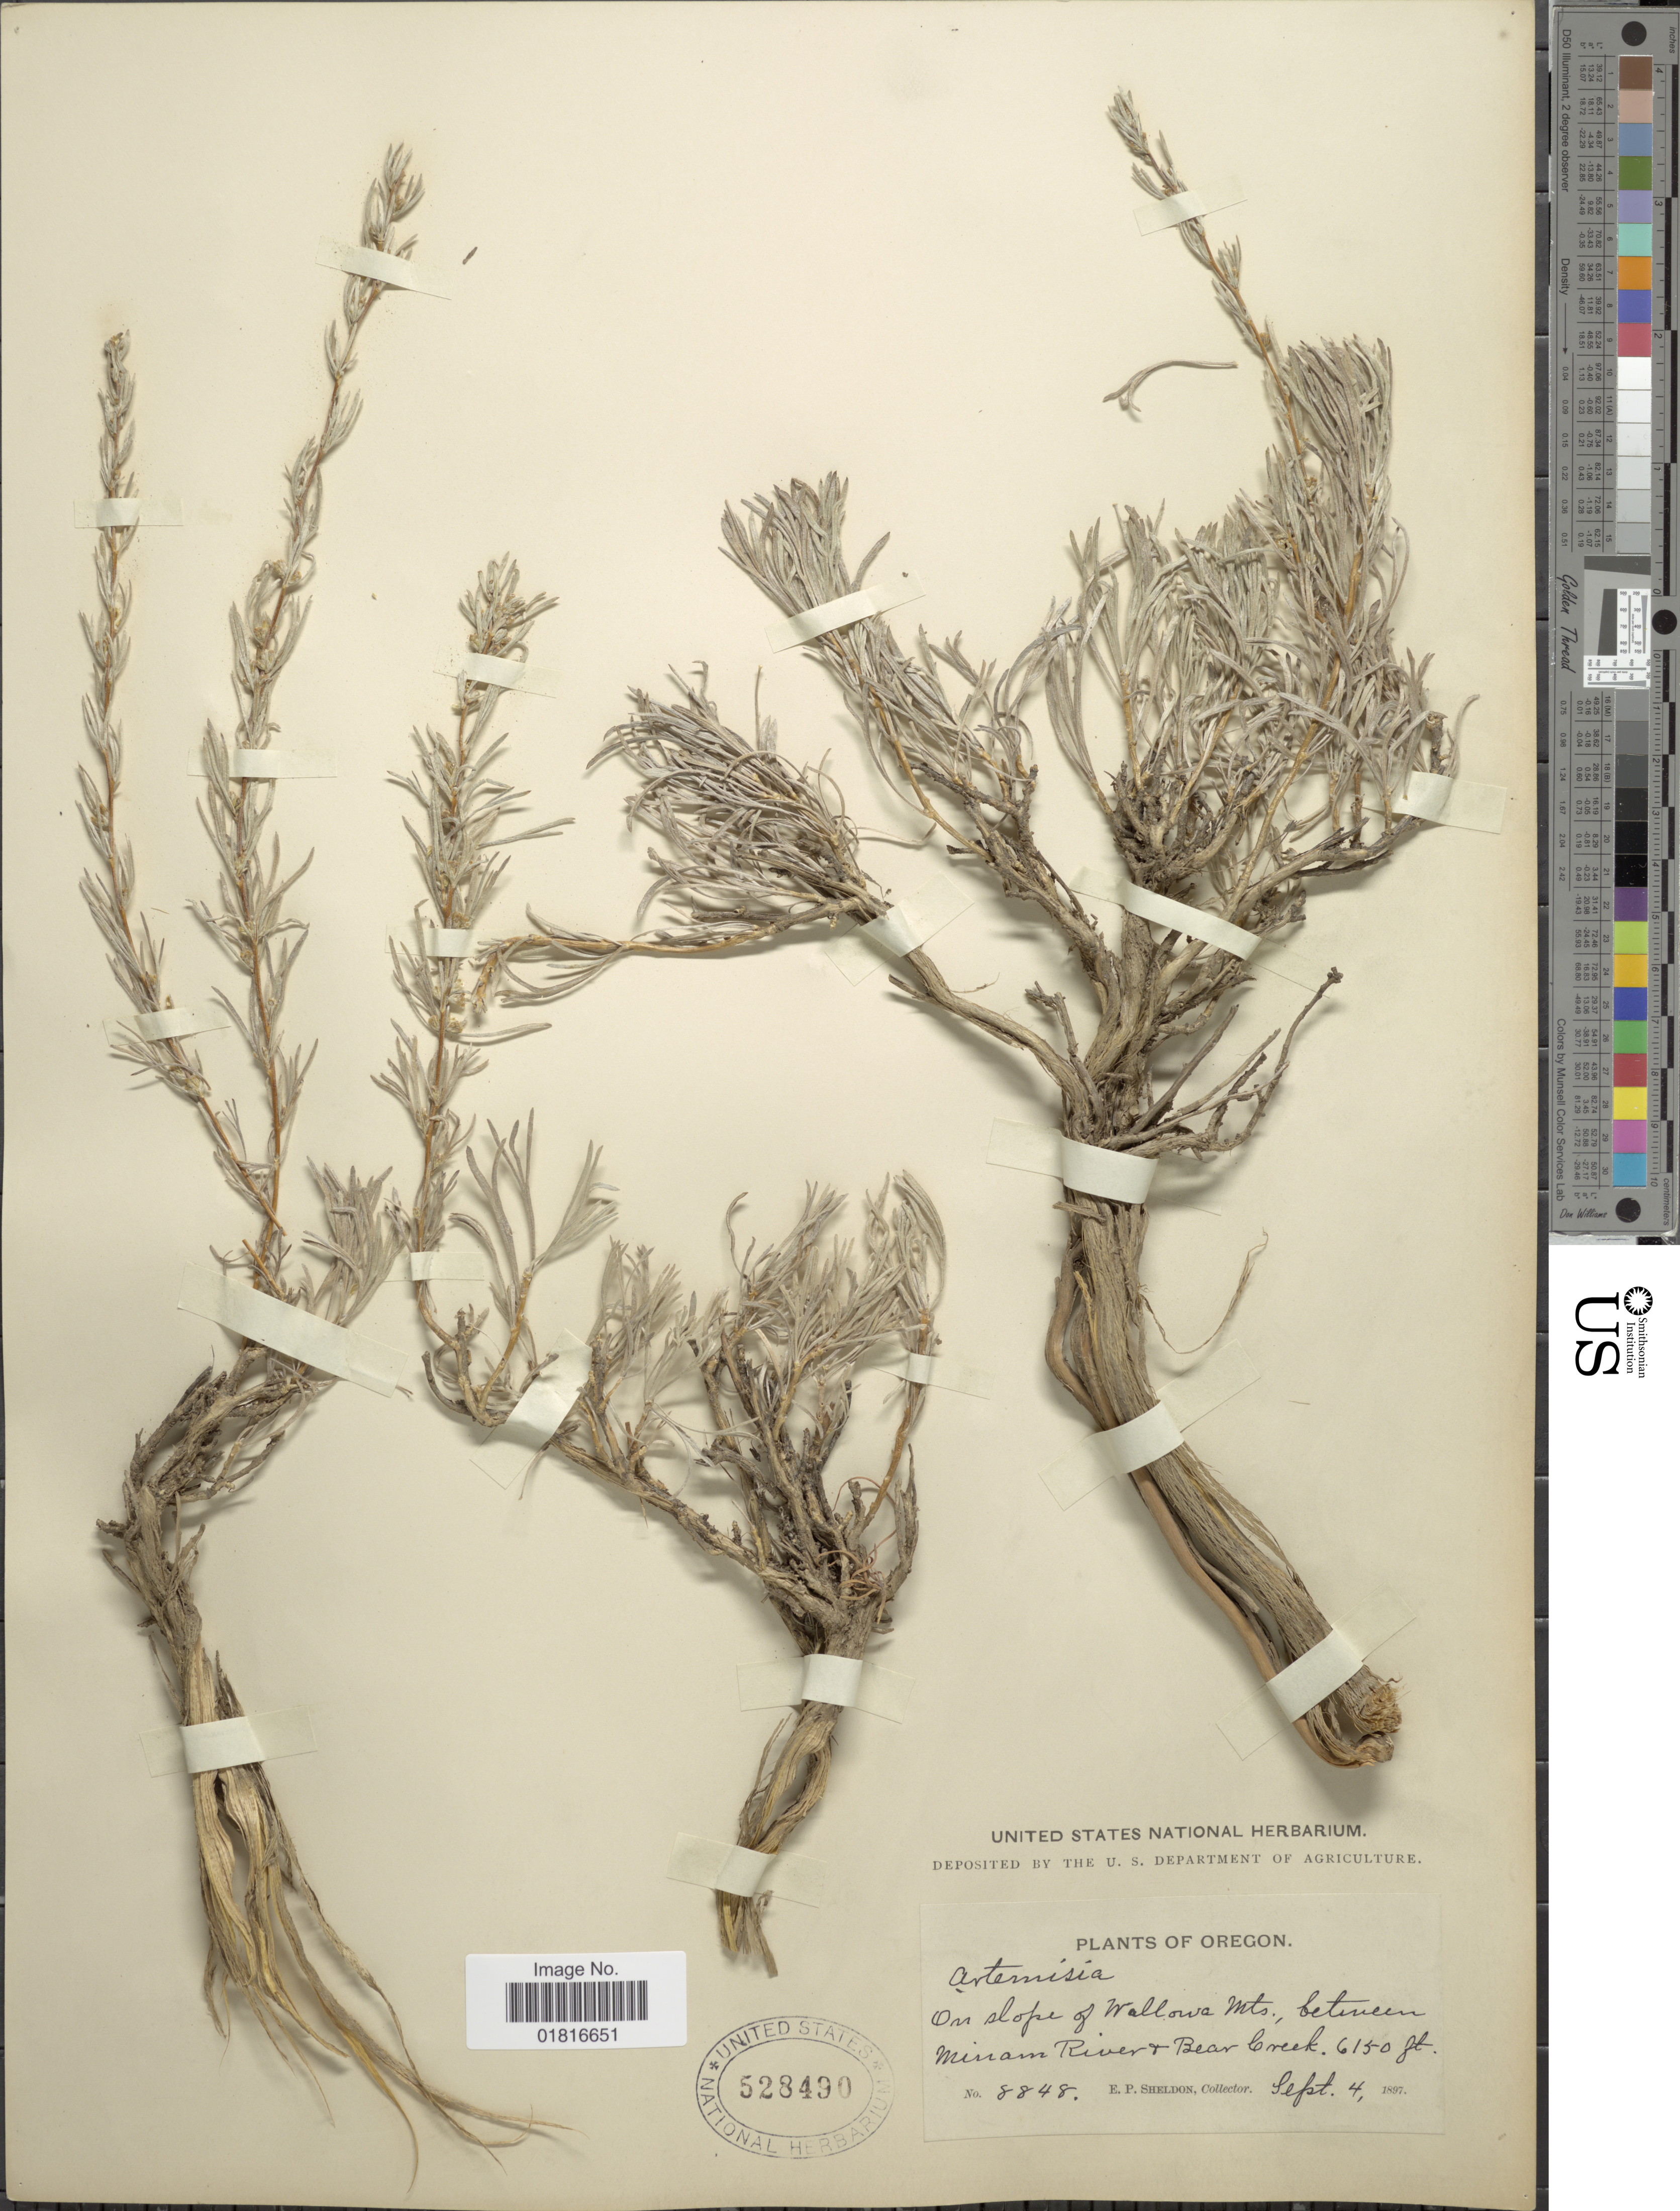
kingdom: Plantae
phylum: Tracheophyta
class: Magnoliopsida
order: Asterales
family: Asteraceae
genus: Artemisia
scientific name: Artemisia rigida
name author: (Nutt.) A. Gray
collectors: E. P. Sheldon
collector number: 8848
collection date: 1897-09-04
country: United States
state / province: Oregon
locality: On slope of Wallowa Mts., between Minam River & Bear Creek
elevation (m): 1875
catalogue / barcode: US 528490